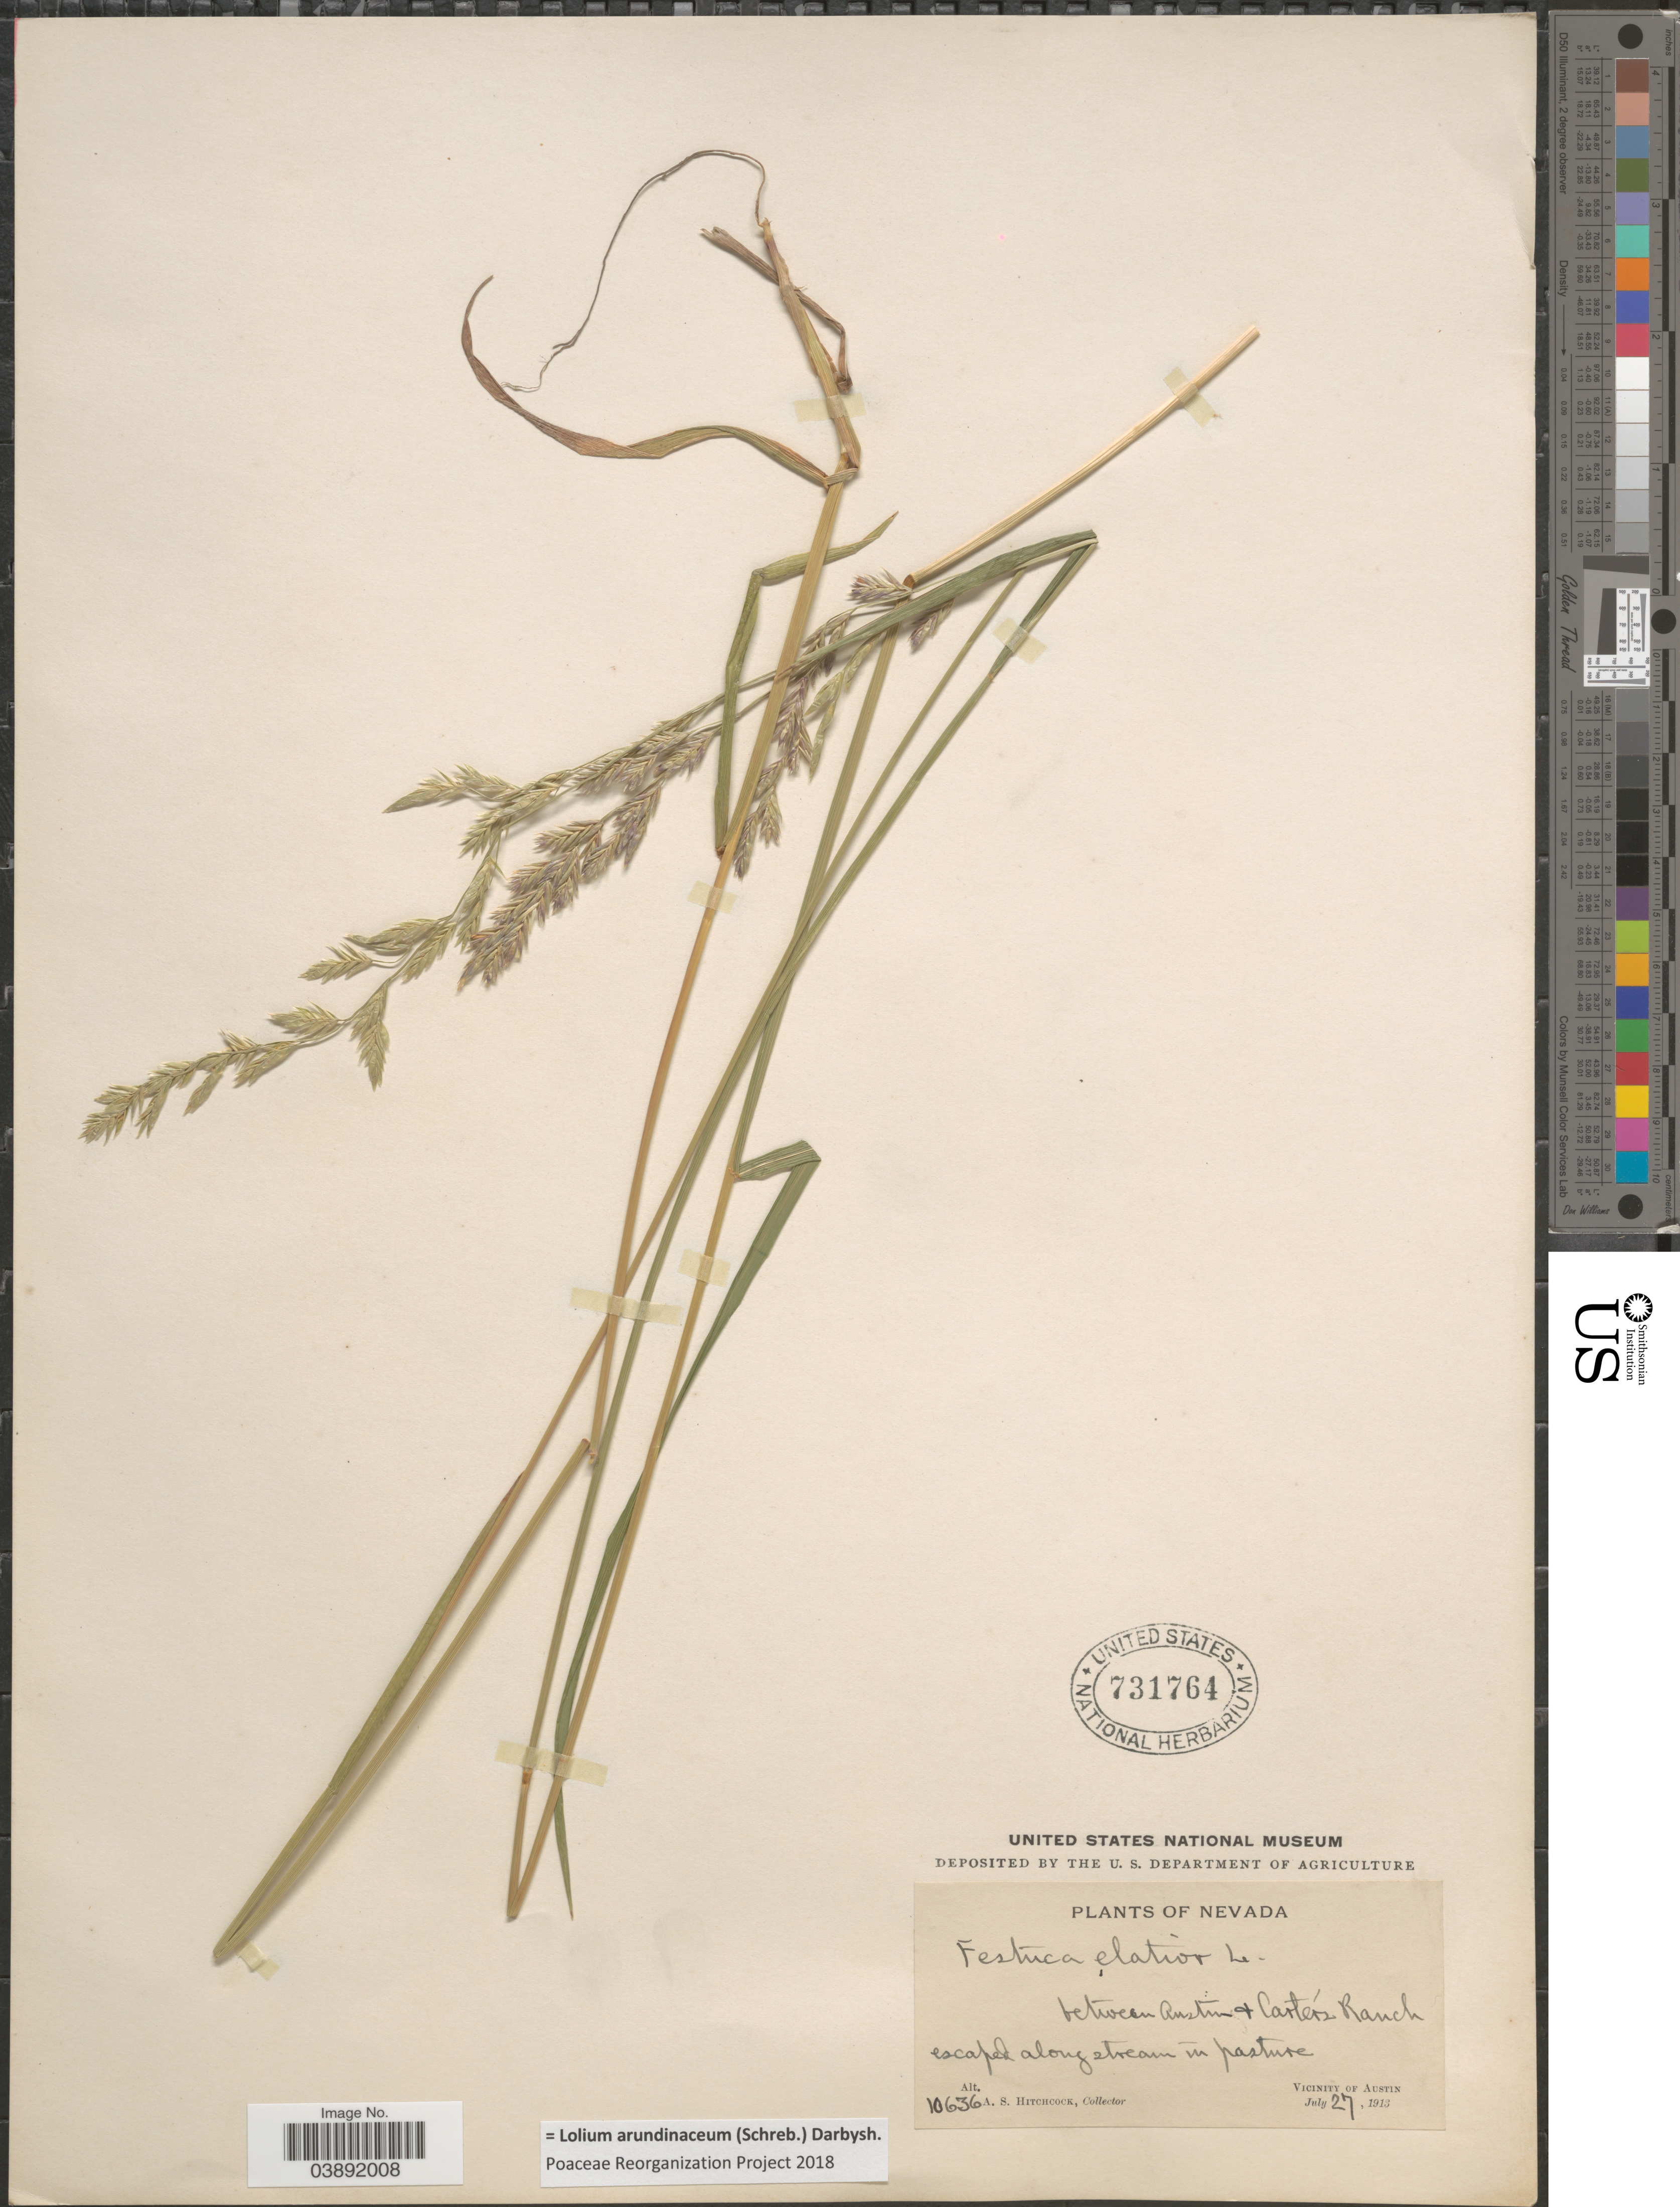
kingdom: Plantae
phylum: Tracheophyta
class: Liliopsida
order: Poales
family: Poaceae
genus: Lolium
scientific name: Lolium arundinaceum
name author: (Schreb.) Darbysh.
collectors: A. S. Hitchcock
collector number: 10636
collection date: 1913-07-27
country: United States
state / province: Nevada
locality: Between Austin & Carter's Ranch. Vicinity of Austin.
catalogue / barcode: US 731764